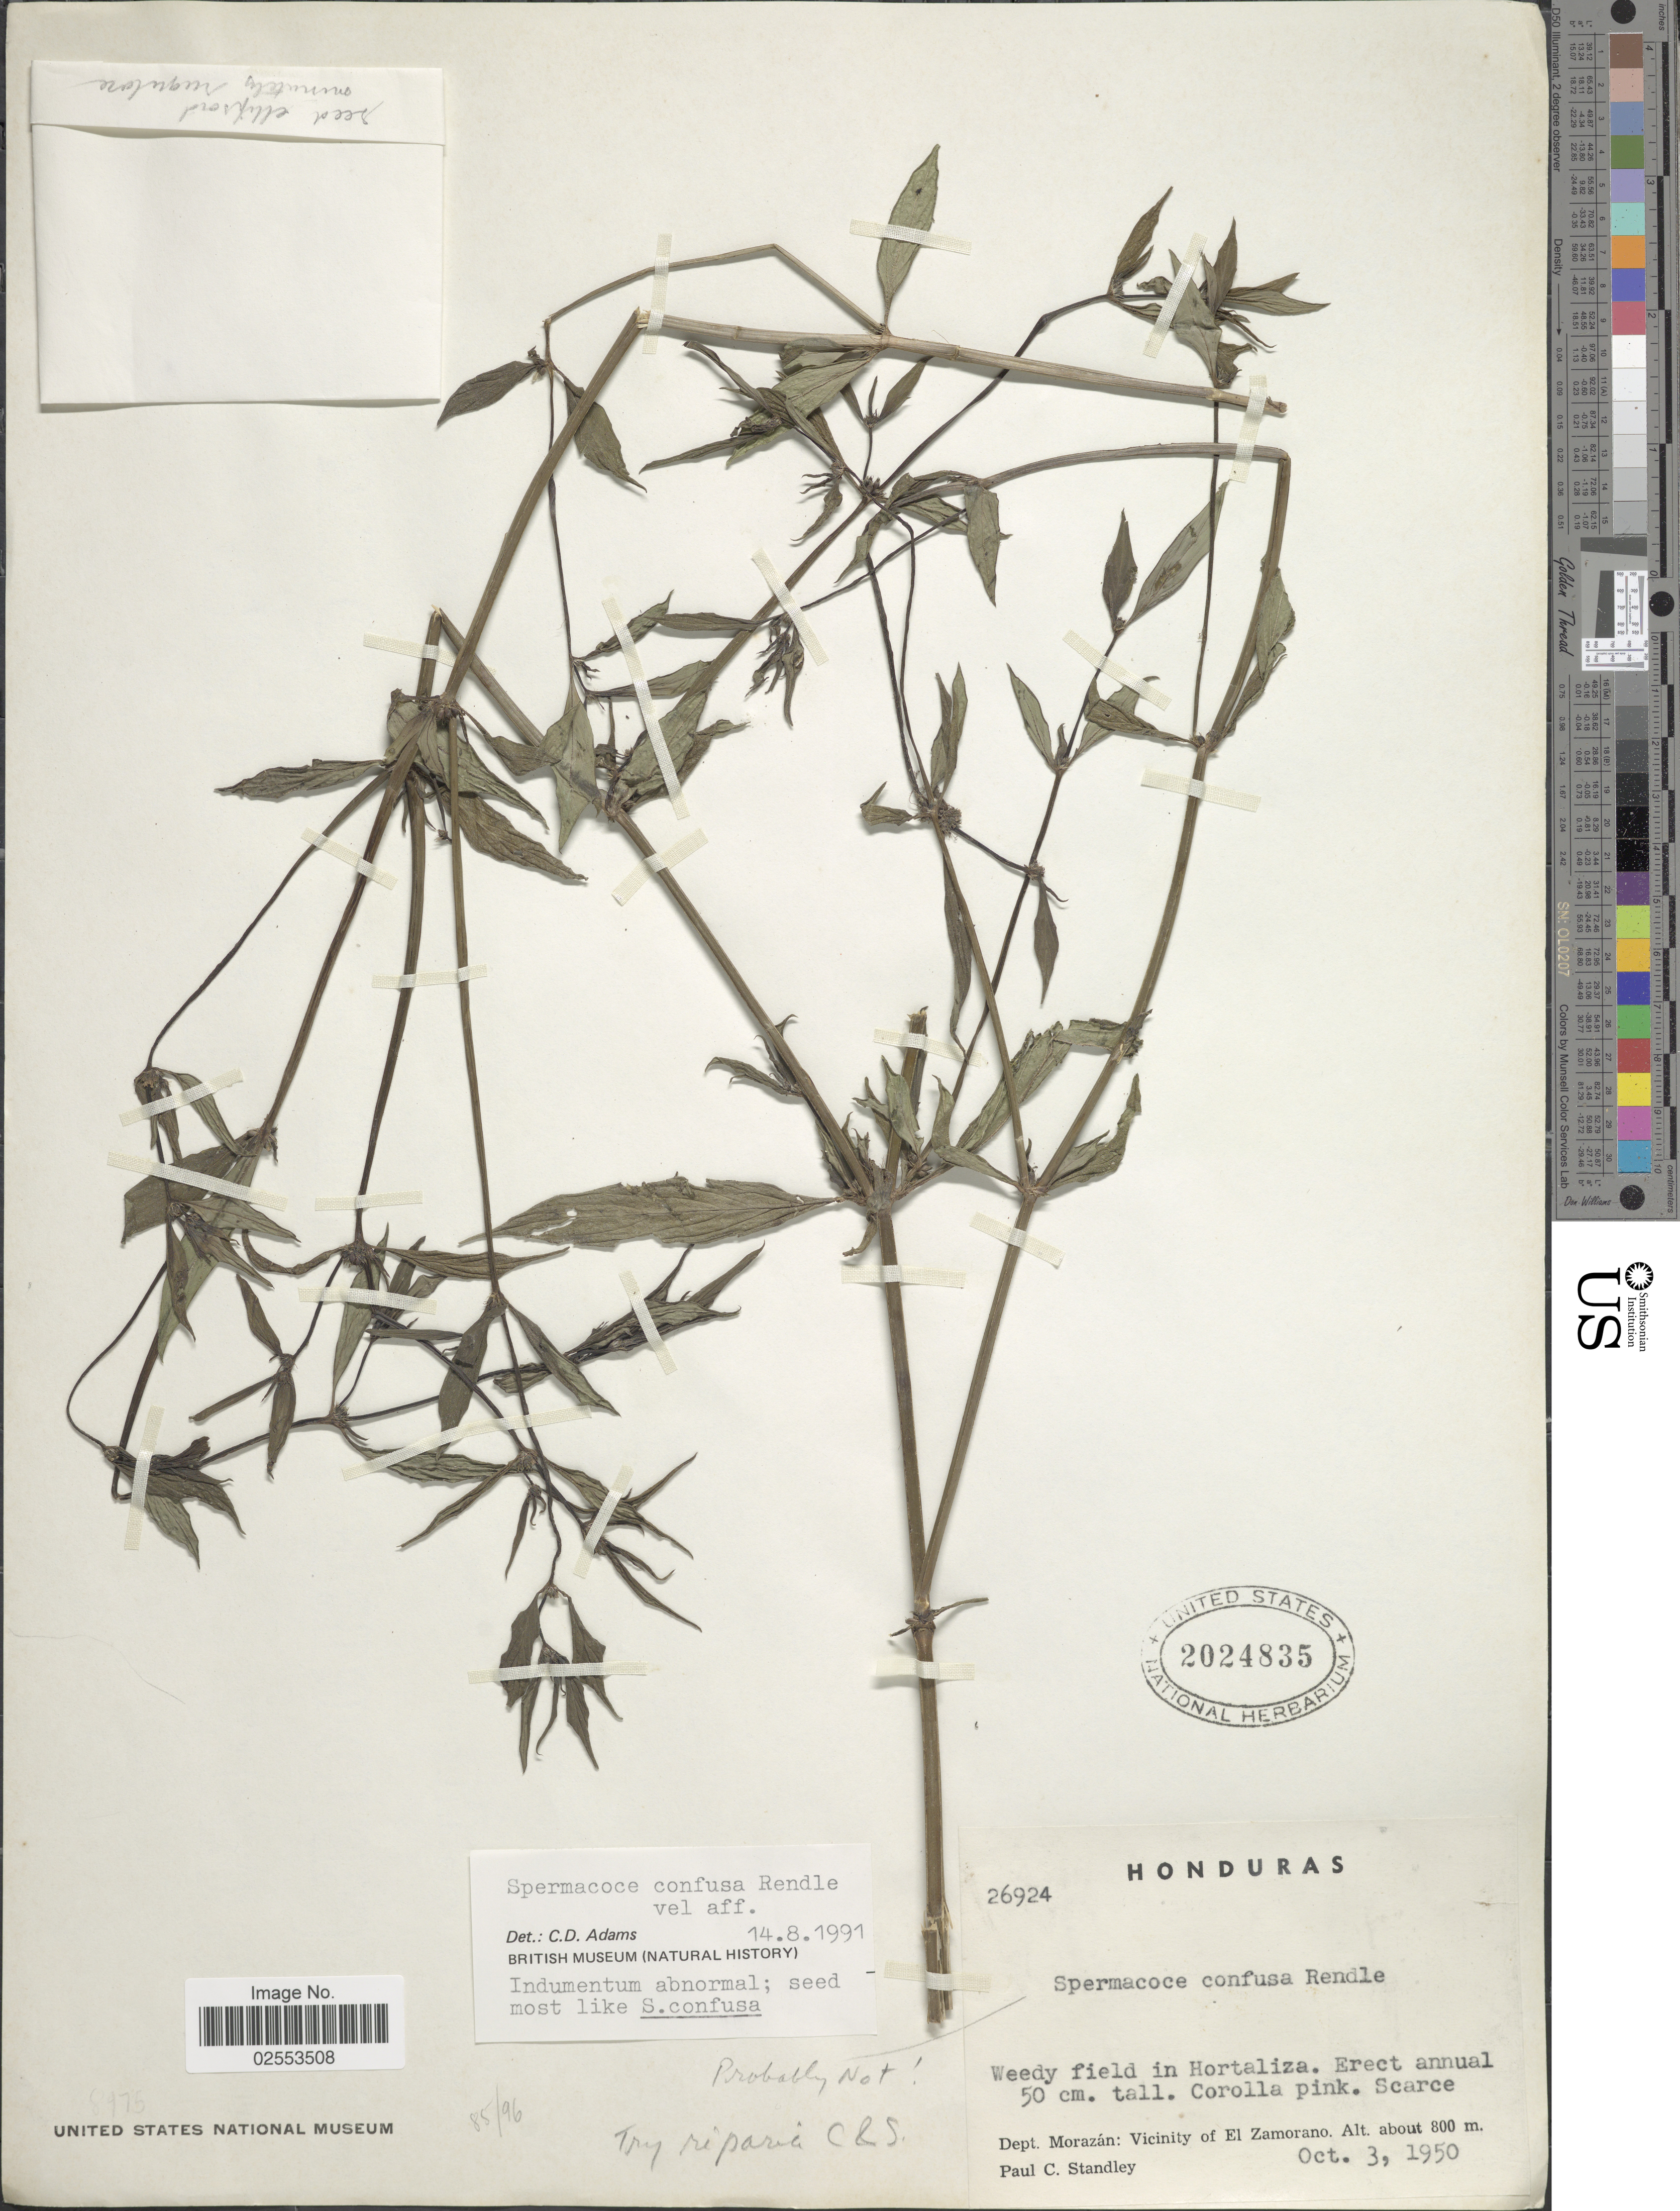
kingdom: Plantae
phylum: Tracheophyta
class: Magnoliopsida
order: Gentianales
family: Rubiaceae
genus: Spermacoce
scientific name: Spermacoce confusa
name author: Rendle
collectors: P. C. Standley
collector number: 26924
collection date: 1950-10-03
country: Honduras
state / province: Fco. Morazán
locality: Vicinity of El Zamorano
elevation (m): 800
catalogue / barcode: US 2024835